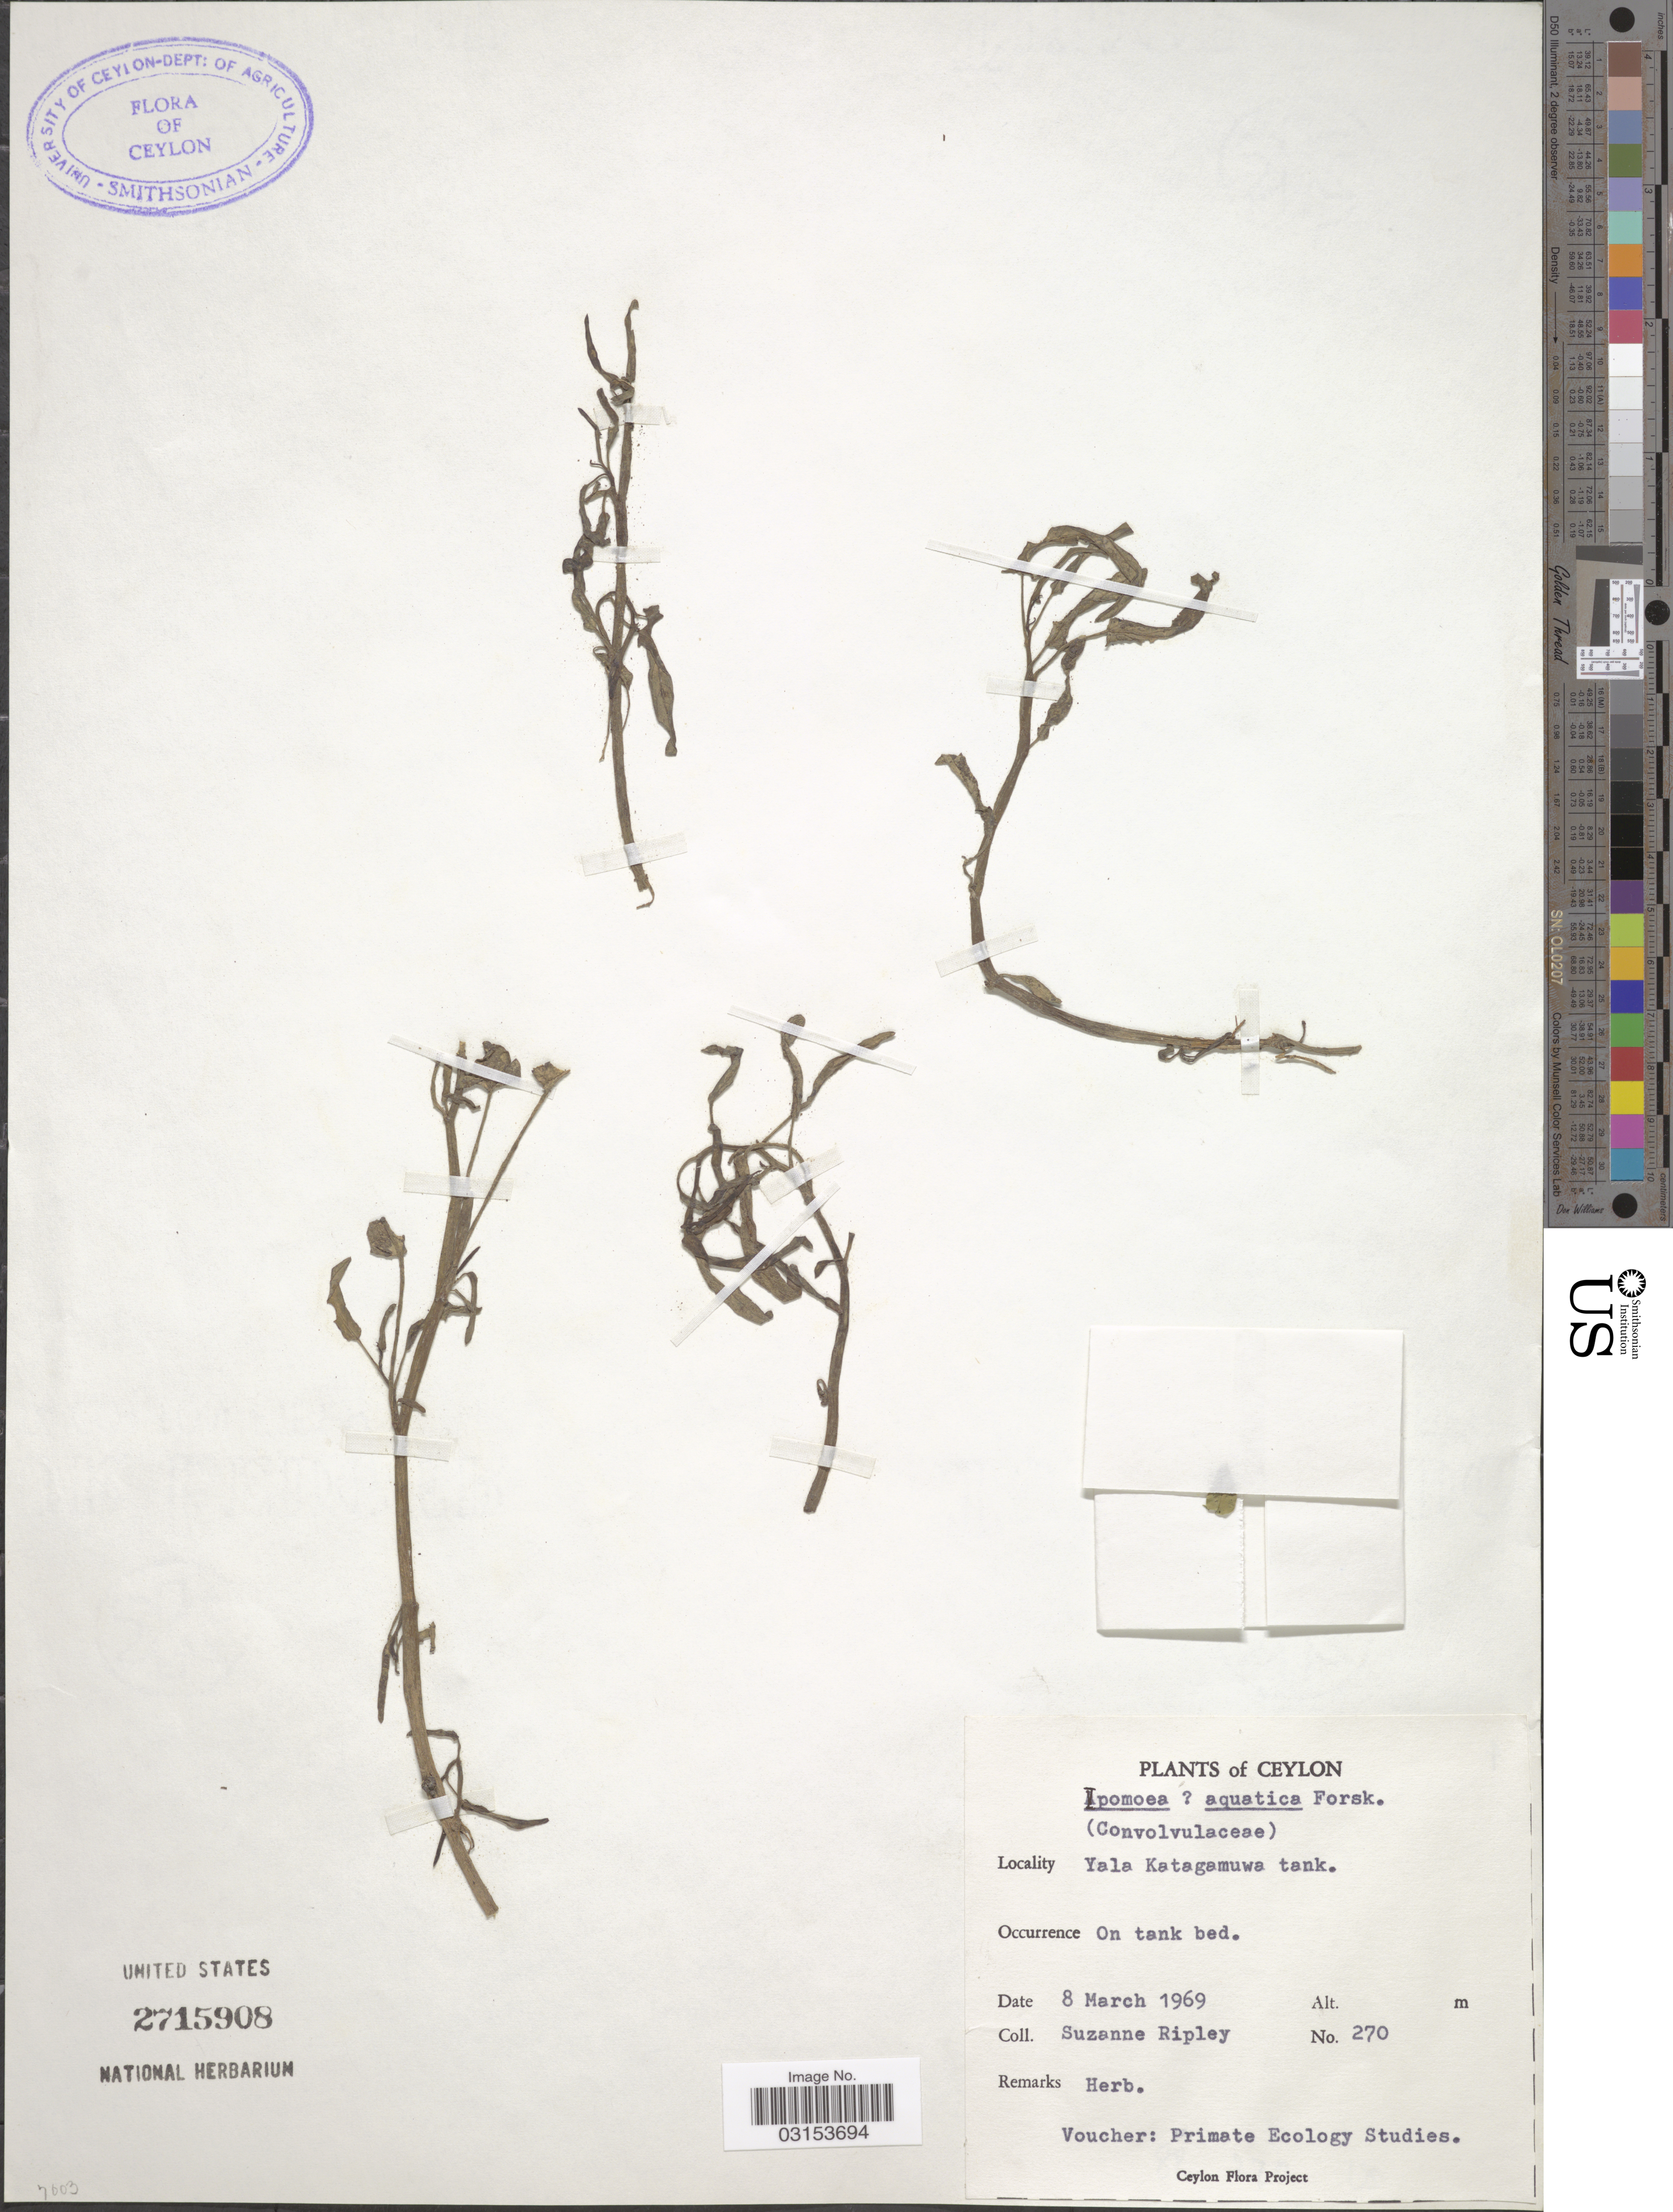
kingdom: Plantae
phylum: Tracheophyta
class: Magnoliopsida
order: Solanales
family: Convolvulaceae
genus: Ipomoea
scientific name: Ipomoea aquatica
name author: Forssk.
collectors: S. Ripley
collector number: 270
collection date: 1969-03-08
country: Sri Lanka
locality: Ceylon. Yala Katagamuwa tank.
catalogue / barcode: US 2715908